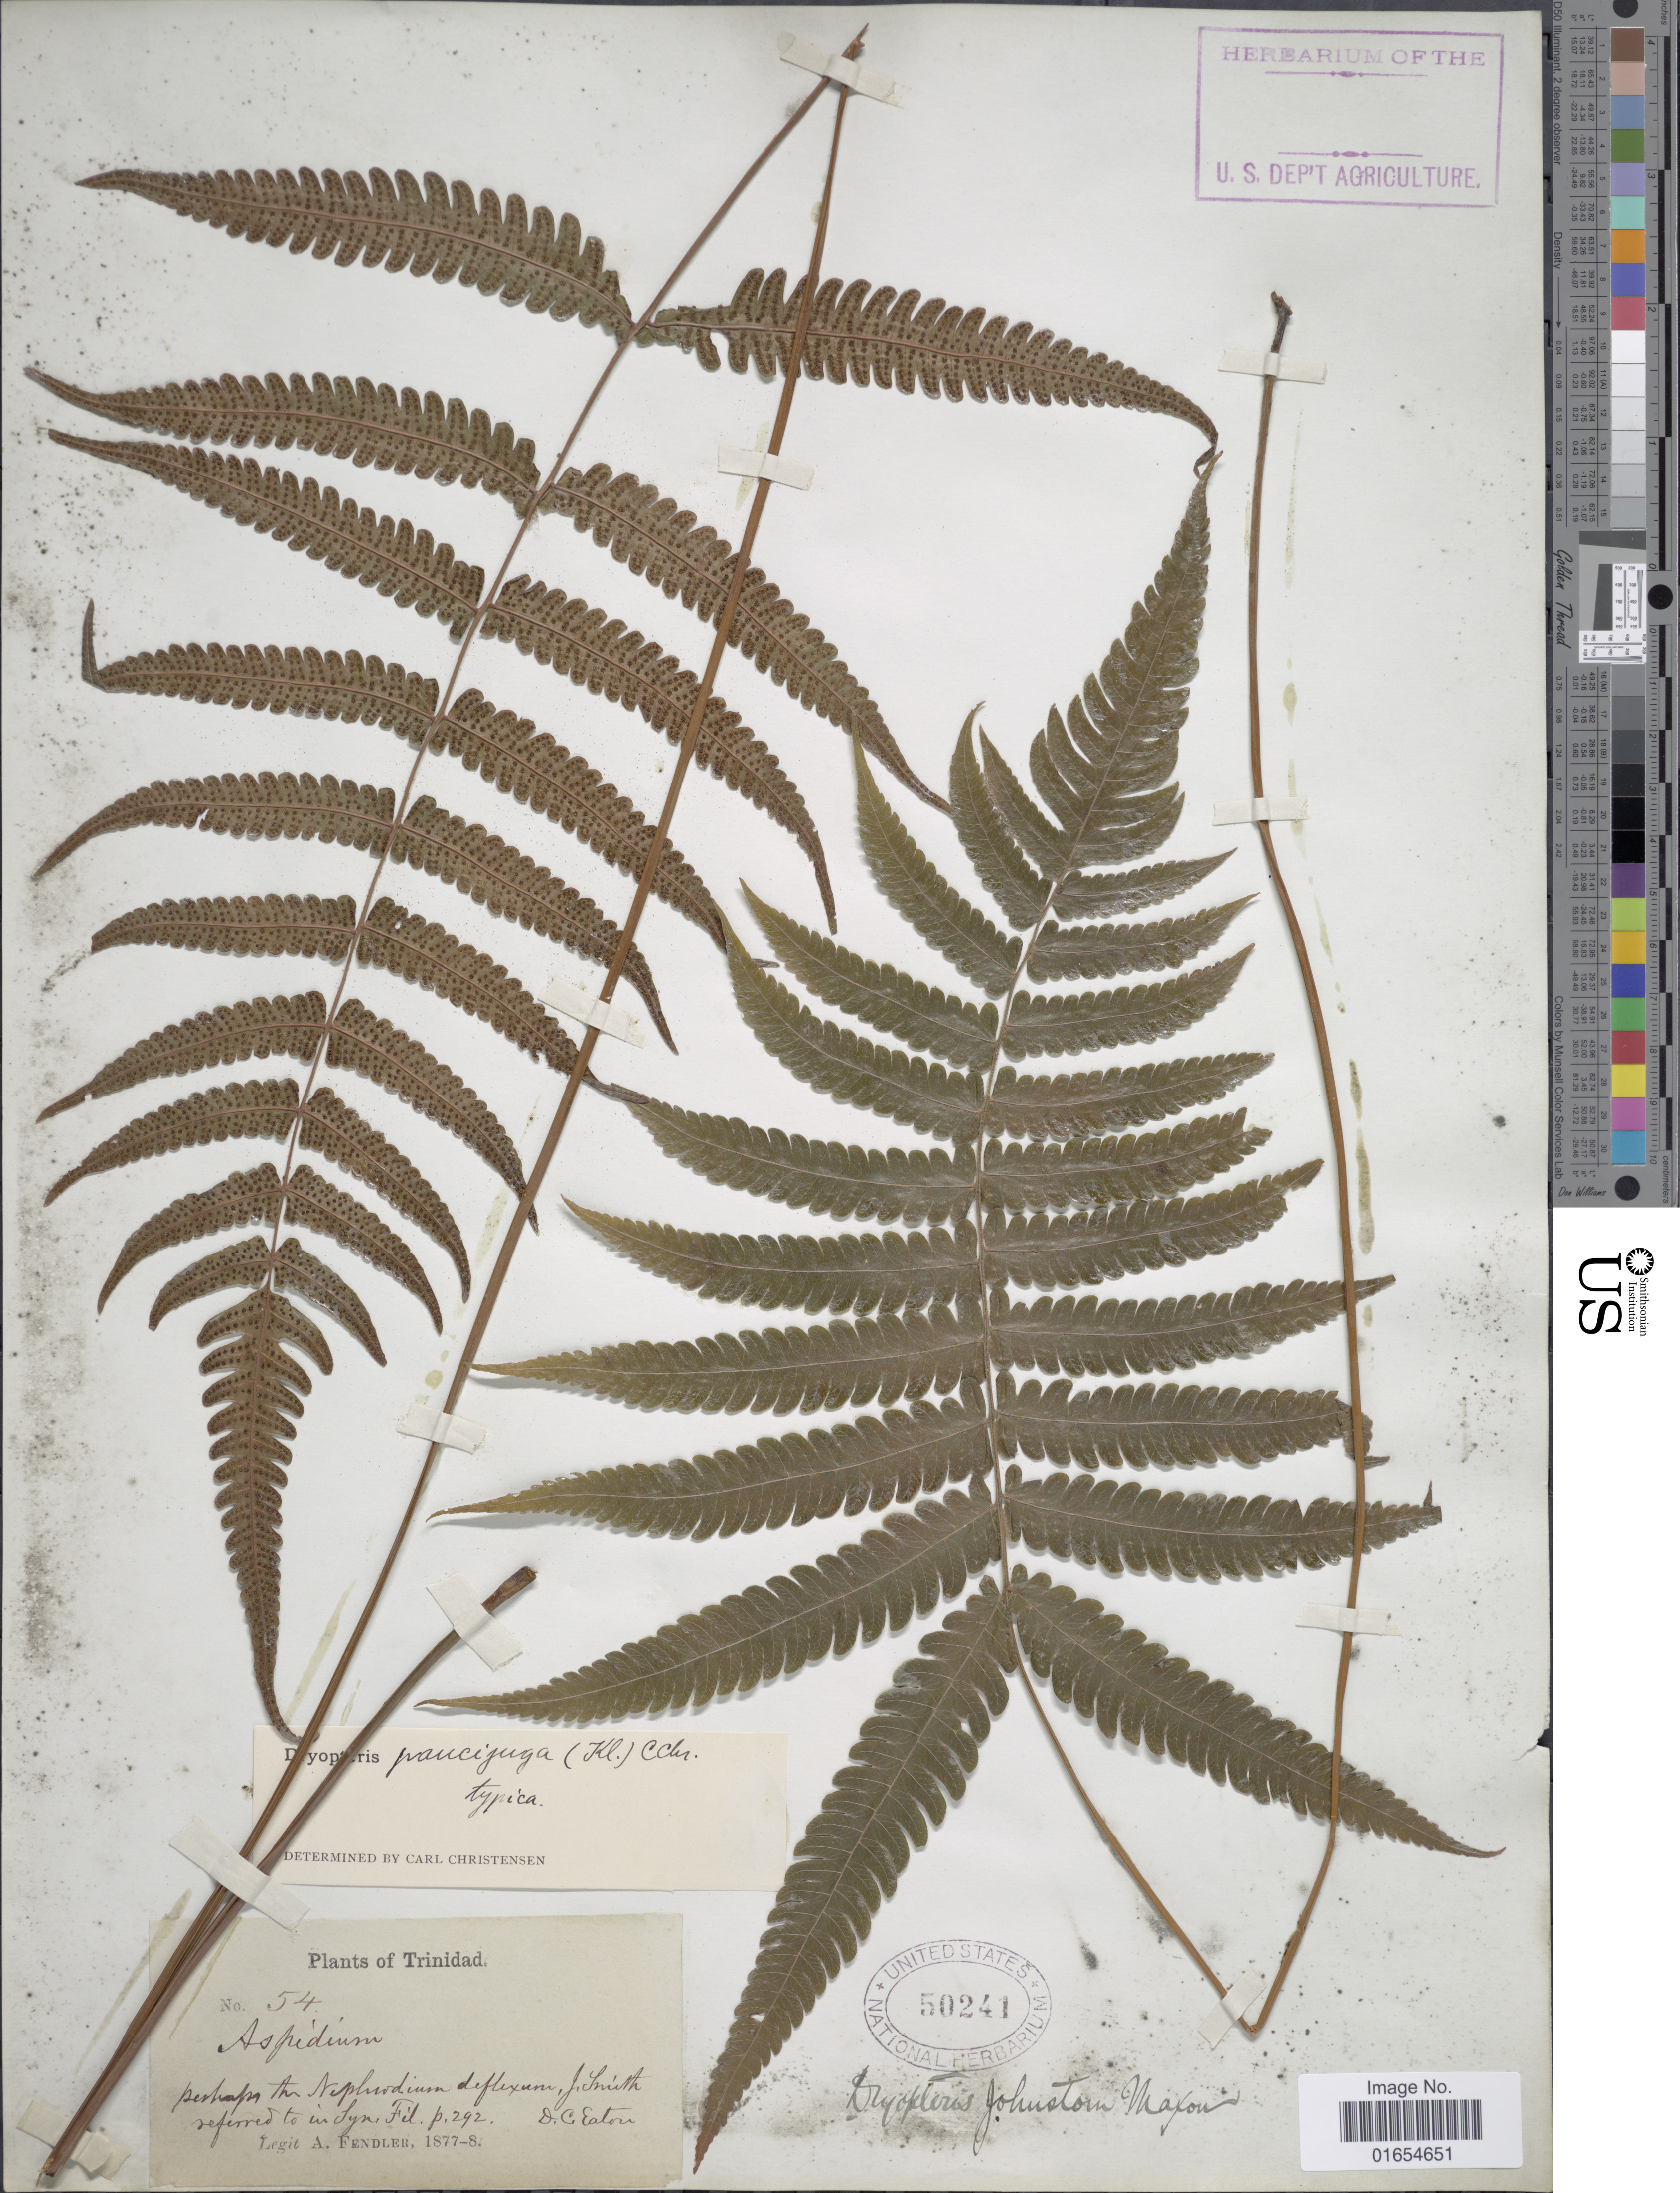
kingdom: Plantae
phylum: Tracheophyta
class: Polypodiopsida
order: Polypodiales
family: Thelypteridaceae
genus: Goniopteris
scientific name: Goniopteris paucijuga (Klotzsch) comb. nov., ined 2015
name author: (Klotzsch)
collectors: A. Fendler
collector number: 54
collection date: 1877/1878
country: Trinidad and Tobago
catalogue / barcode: US 50241